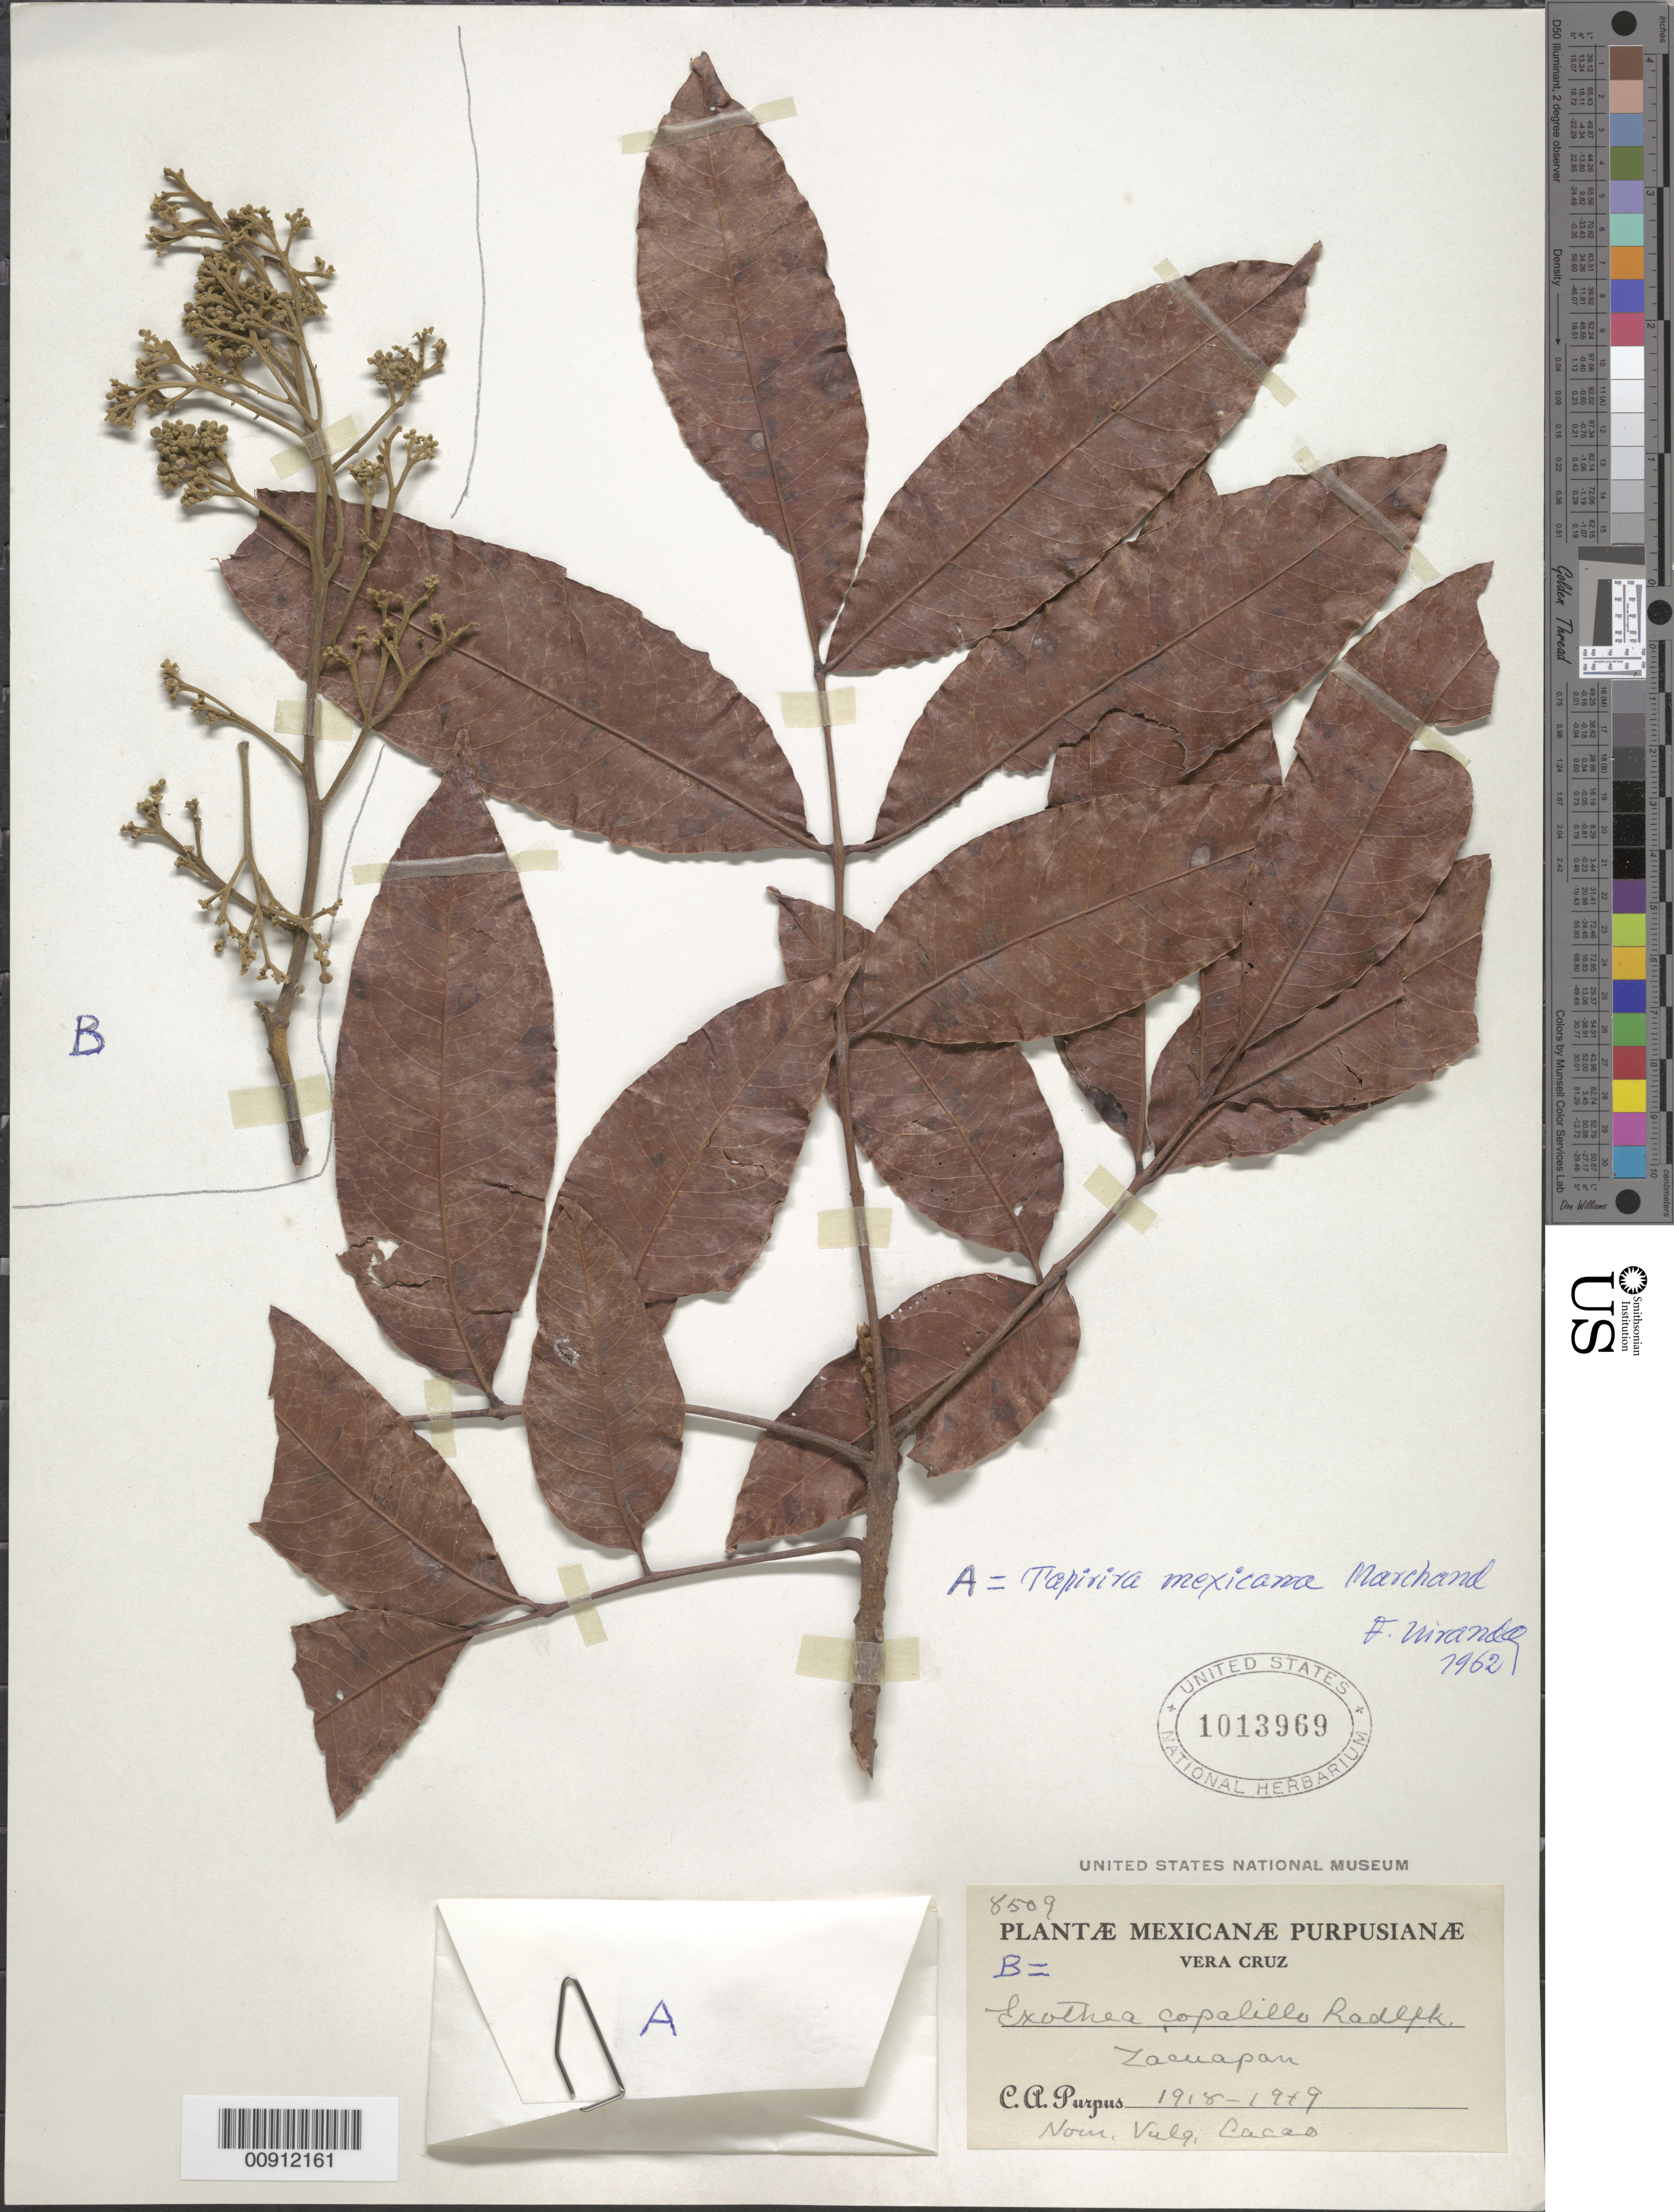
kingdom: Plantae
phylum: Tracheophyta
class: Magnoliopsida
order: Sapindales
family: Anacardiaceae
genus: Tapirira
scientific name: Tapirira mexicana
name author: Marchand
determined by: Mitchell, John D.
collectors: C. A. Purpus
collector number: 8509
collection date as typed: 1918 to -- --- 1919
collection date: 1918/1919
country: Mexico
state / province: Veracruz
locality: Zacuapan, Veracruz.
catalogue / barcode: US 1013969